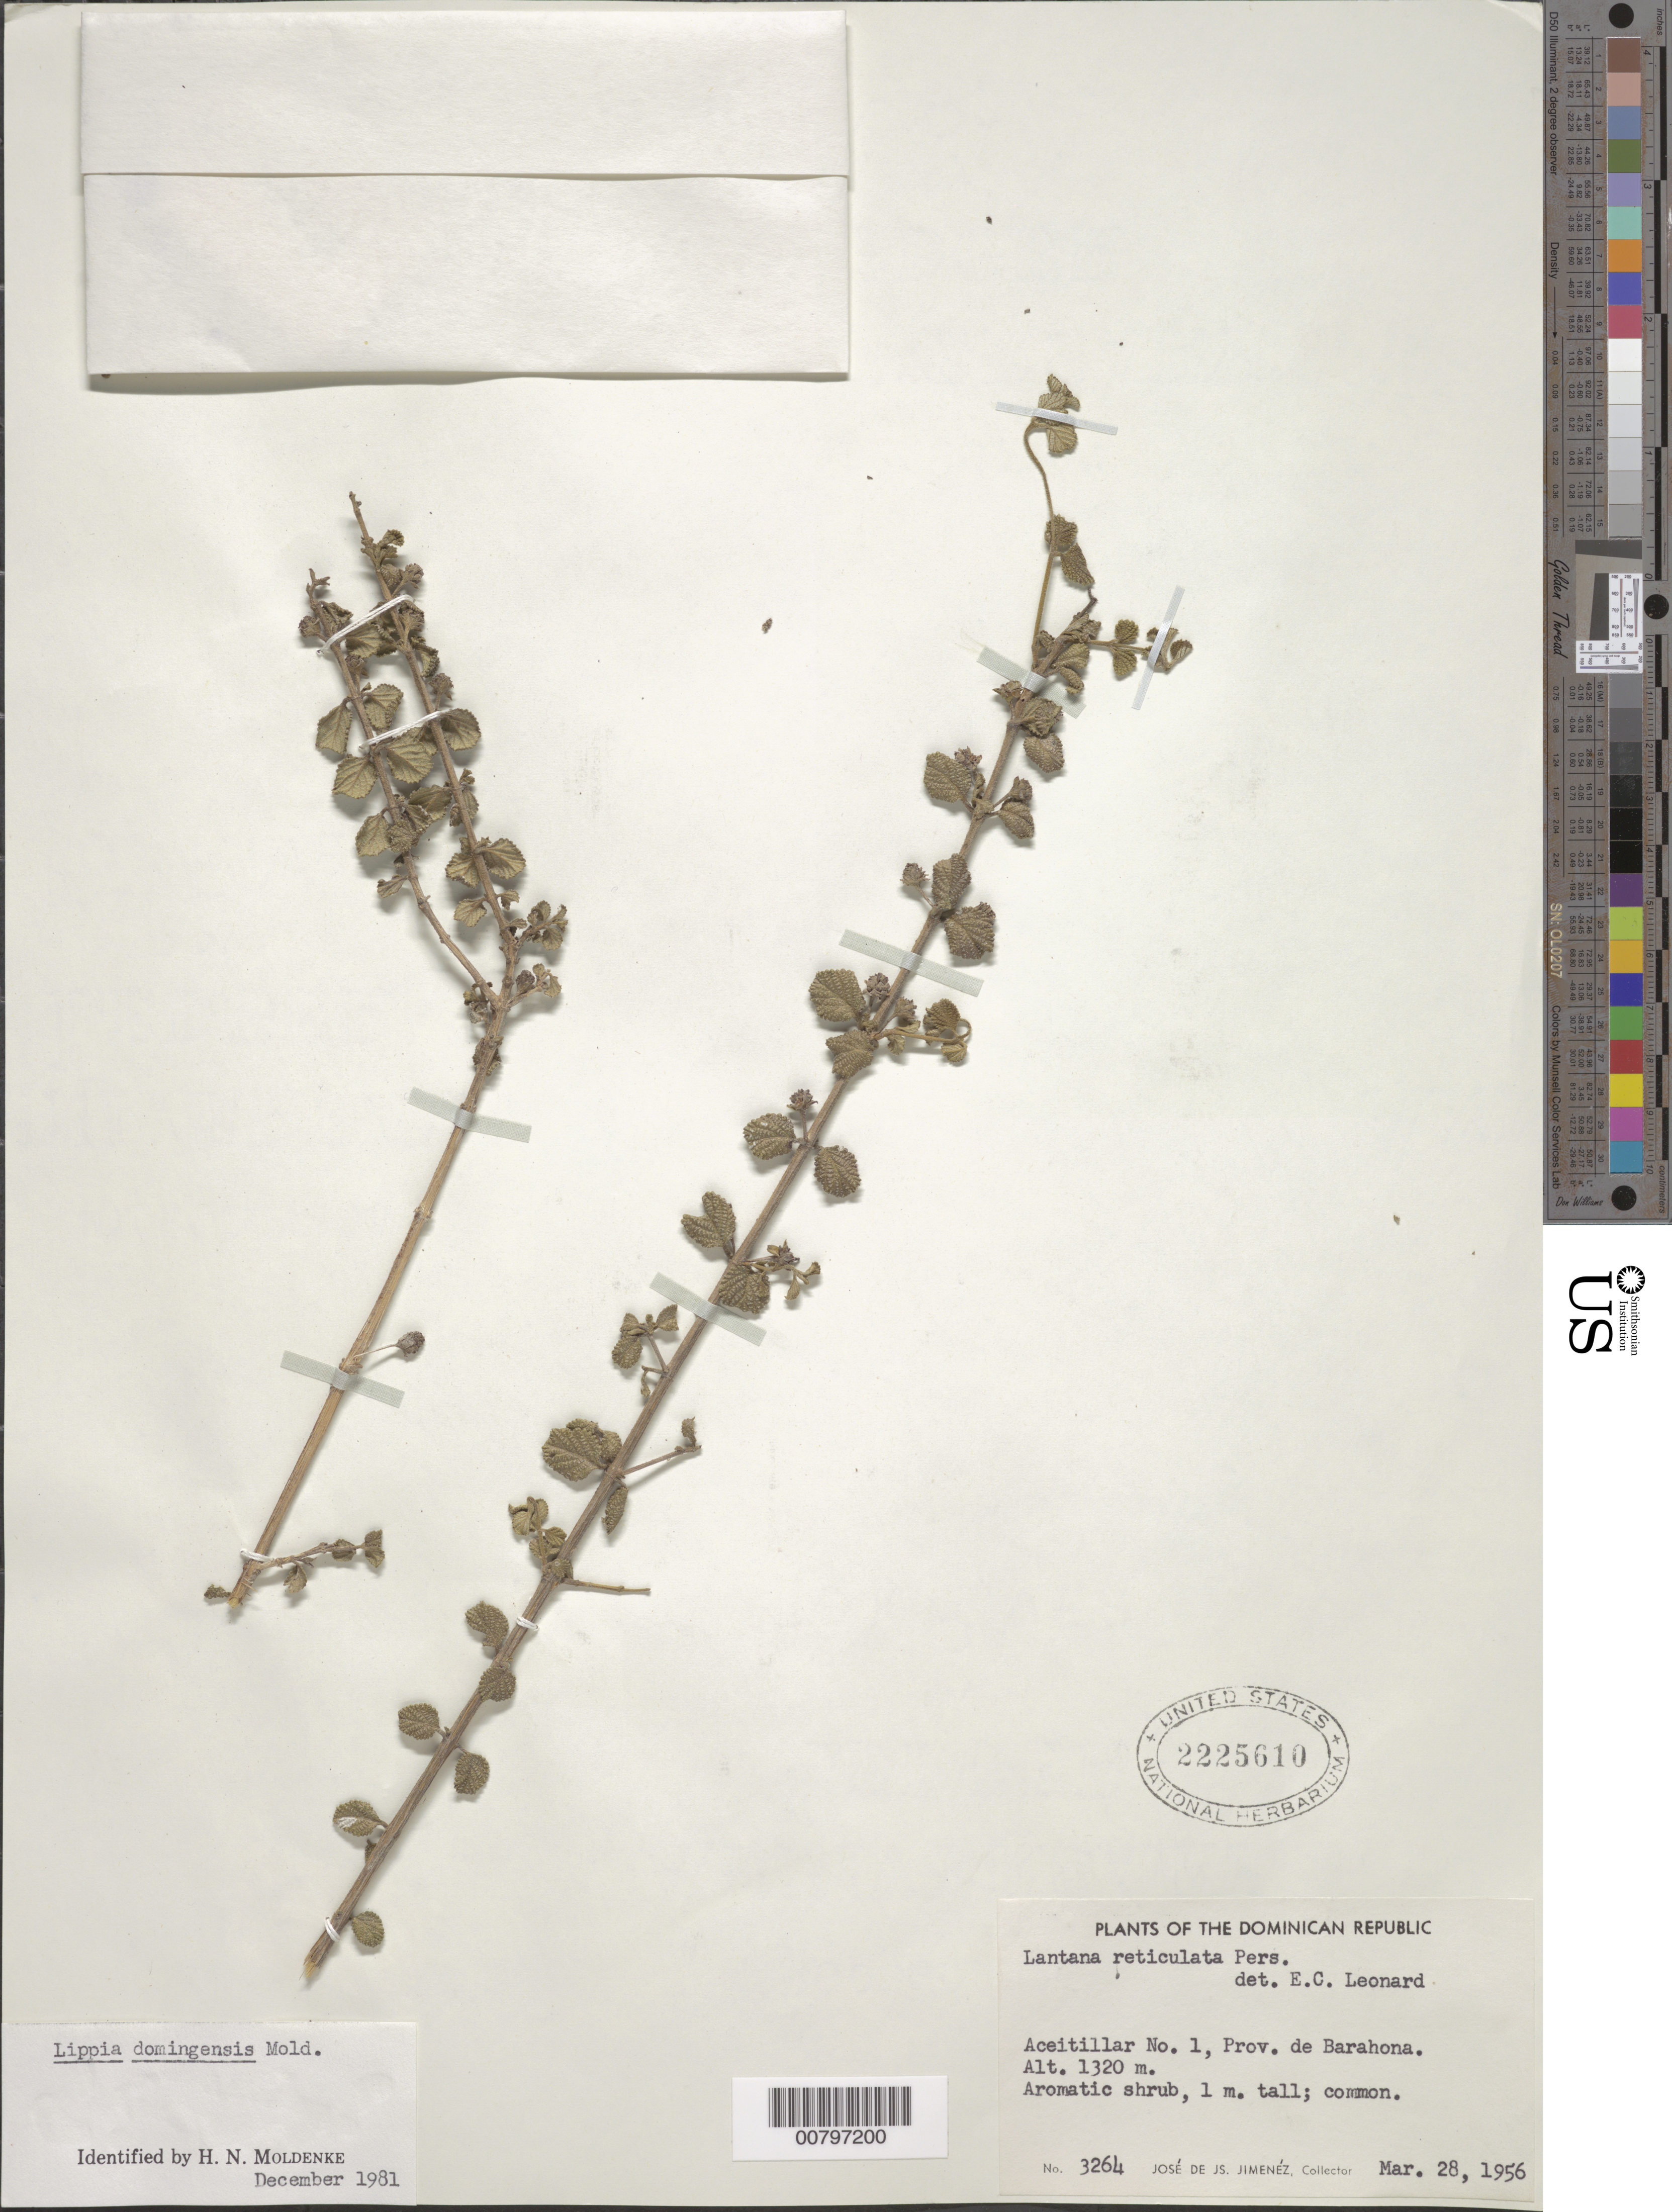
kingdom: Plantae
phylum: Tracheophyta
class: Magnoliopsida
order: Lamiales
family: Verbenaceae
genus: Lippia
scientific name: Lippia domingensis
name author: Moldenke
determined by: Moldenke, H. N.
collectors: J. J. Jiménez Almonte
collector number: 3264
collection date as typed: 28 Mar 1956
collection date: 1956-03-28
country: Dominican Republic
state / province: Barahona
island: Hispaniola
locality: Aceitillar, No. 1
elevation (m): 1320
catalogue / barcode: US 2225610